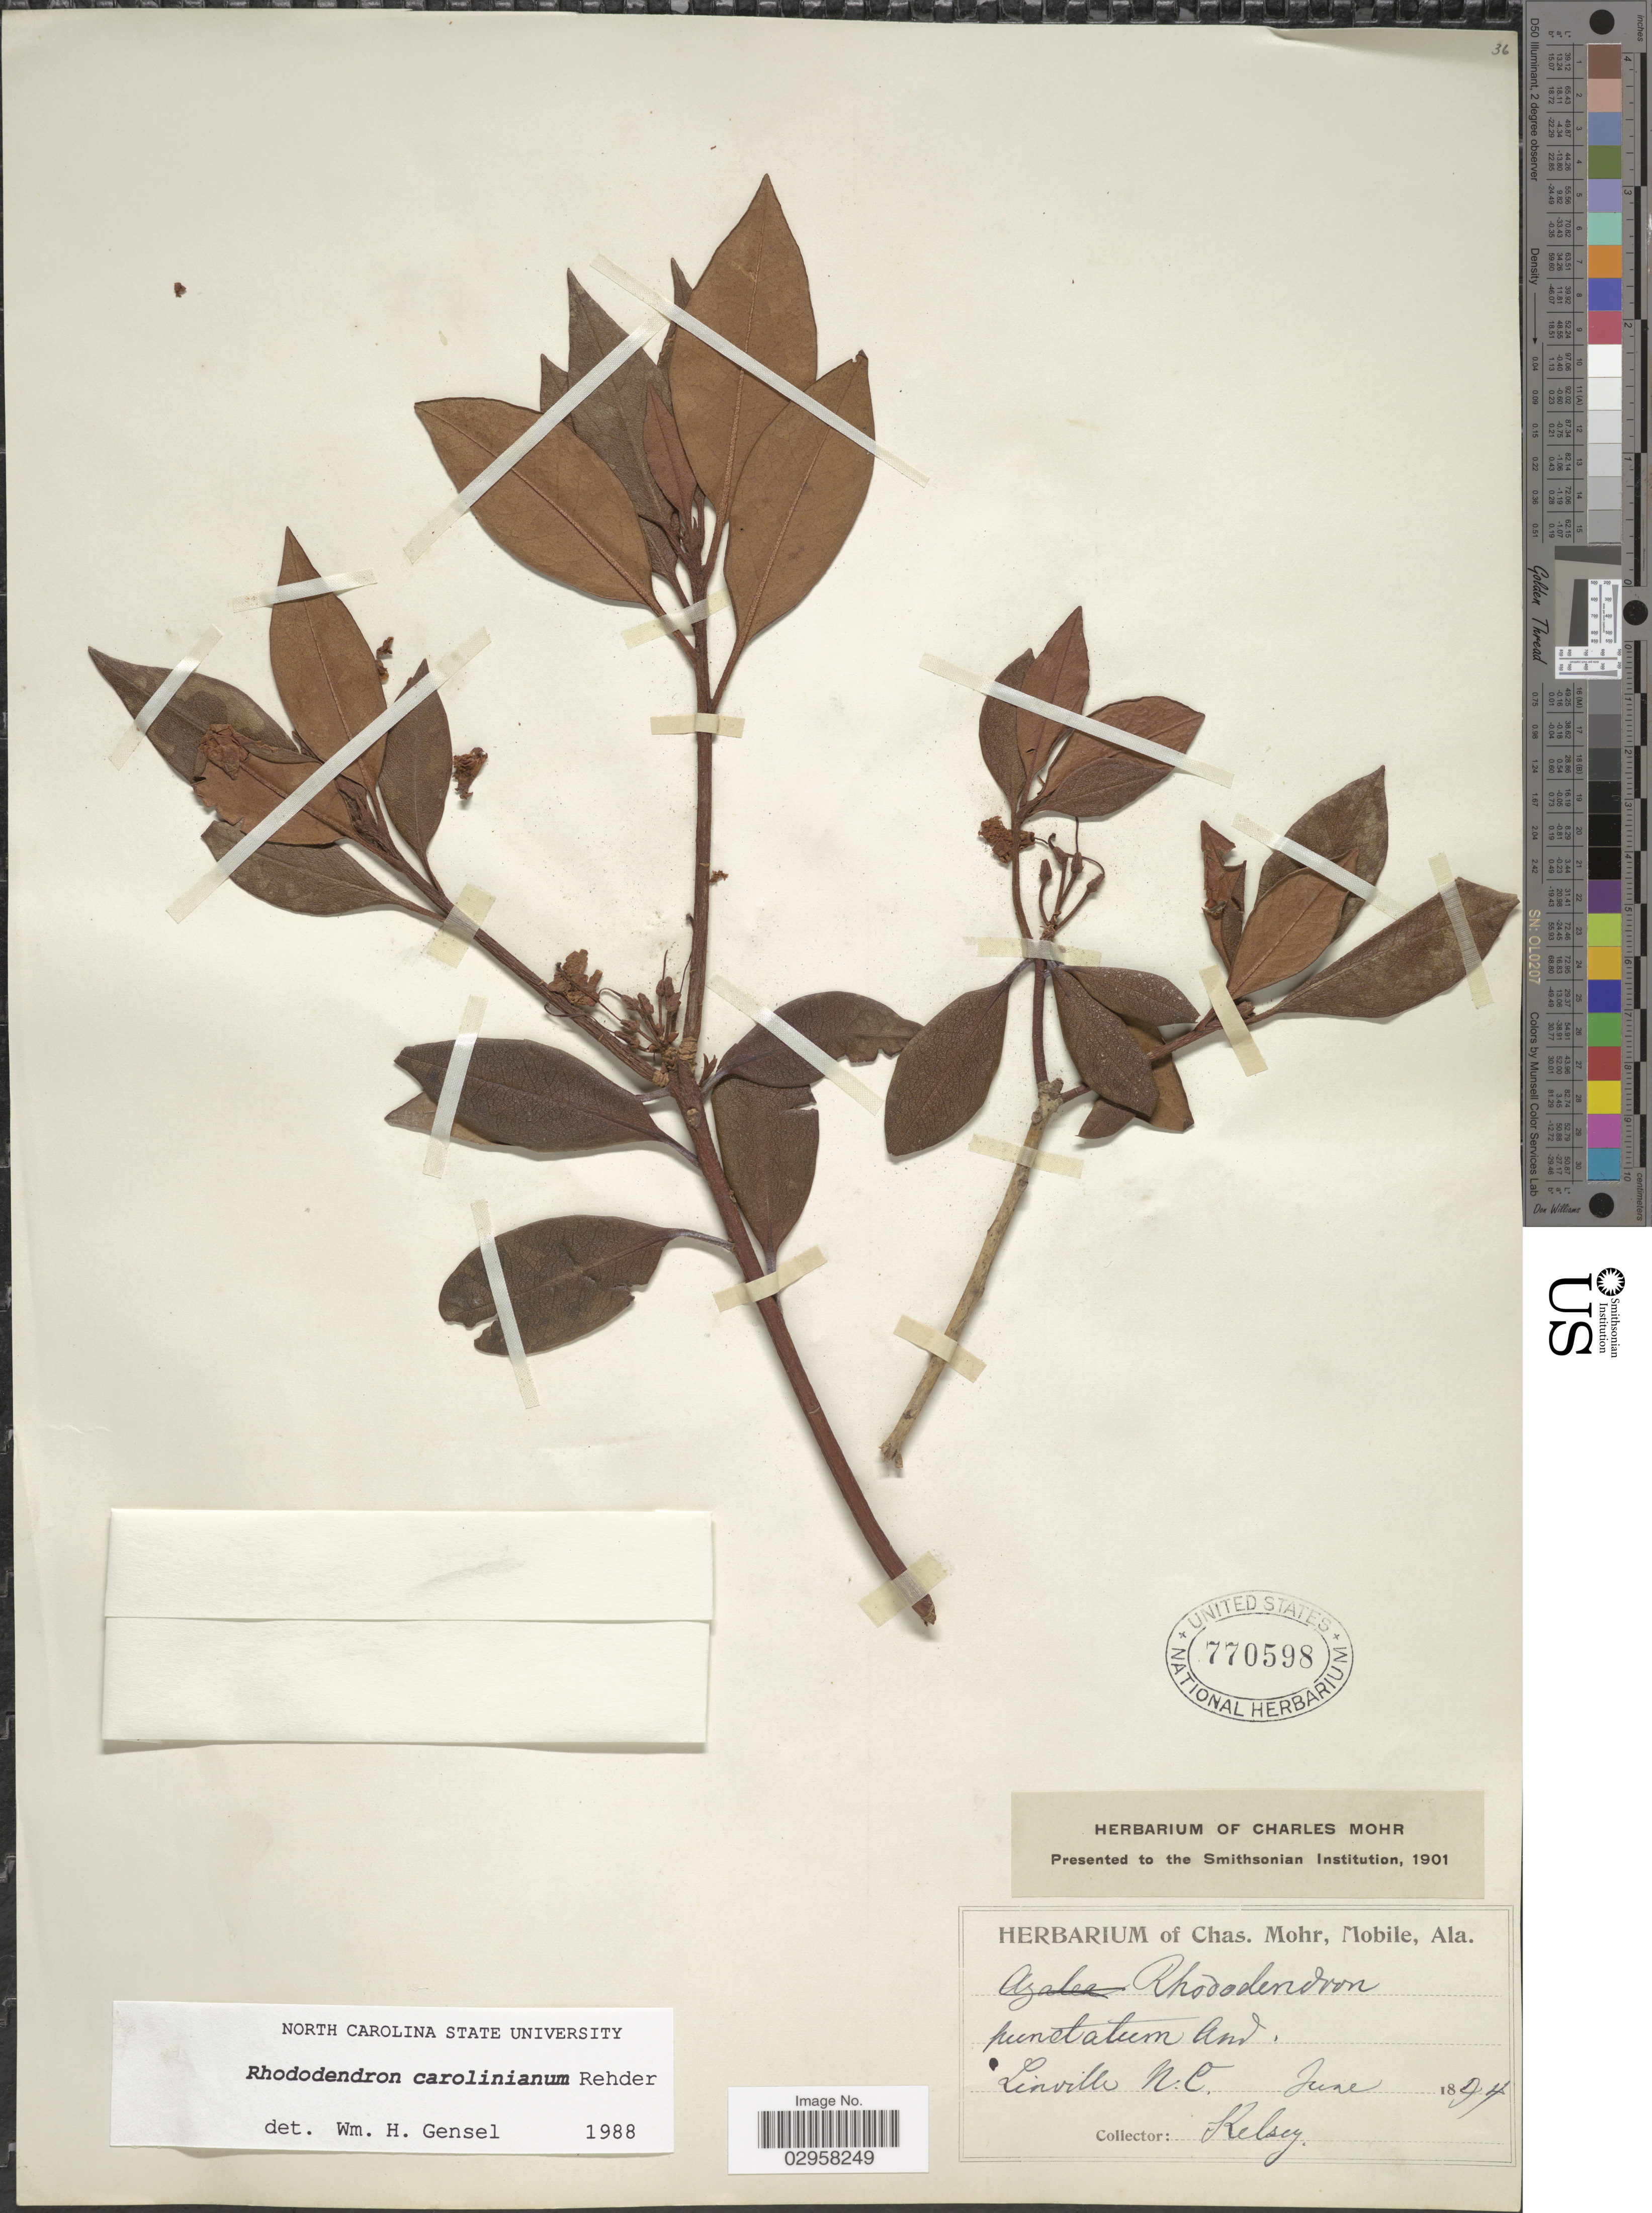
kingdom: Plantae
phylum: Tracheophyta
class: Magnoliopsida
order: Ericales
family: Ericaceae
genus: Rhododendron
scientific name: Rhododendron carolinianum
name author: Rehder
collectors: Kelsey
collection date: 1894-06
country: United States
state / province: North Carolina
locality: Linville.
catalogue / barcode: US 770598